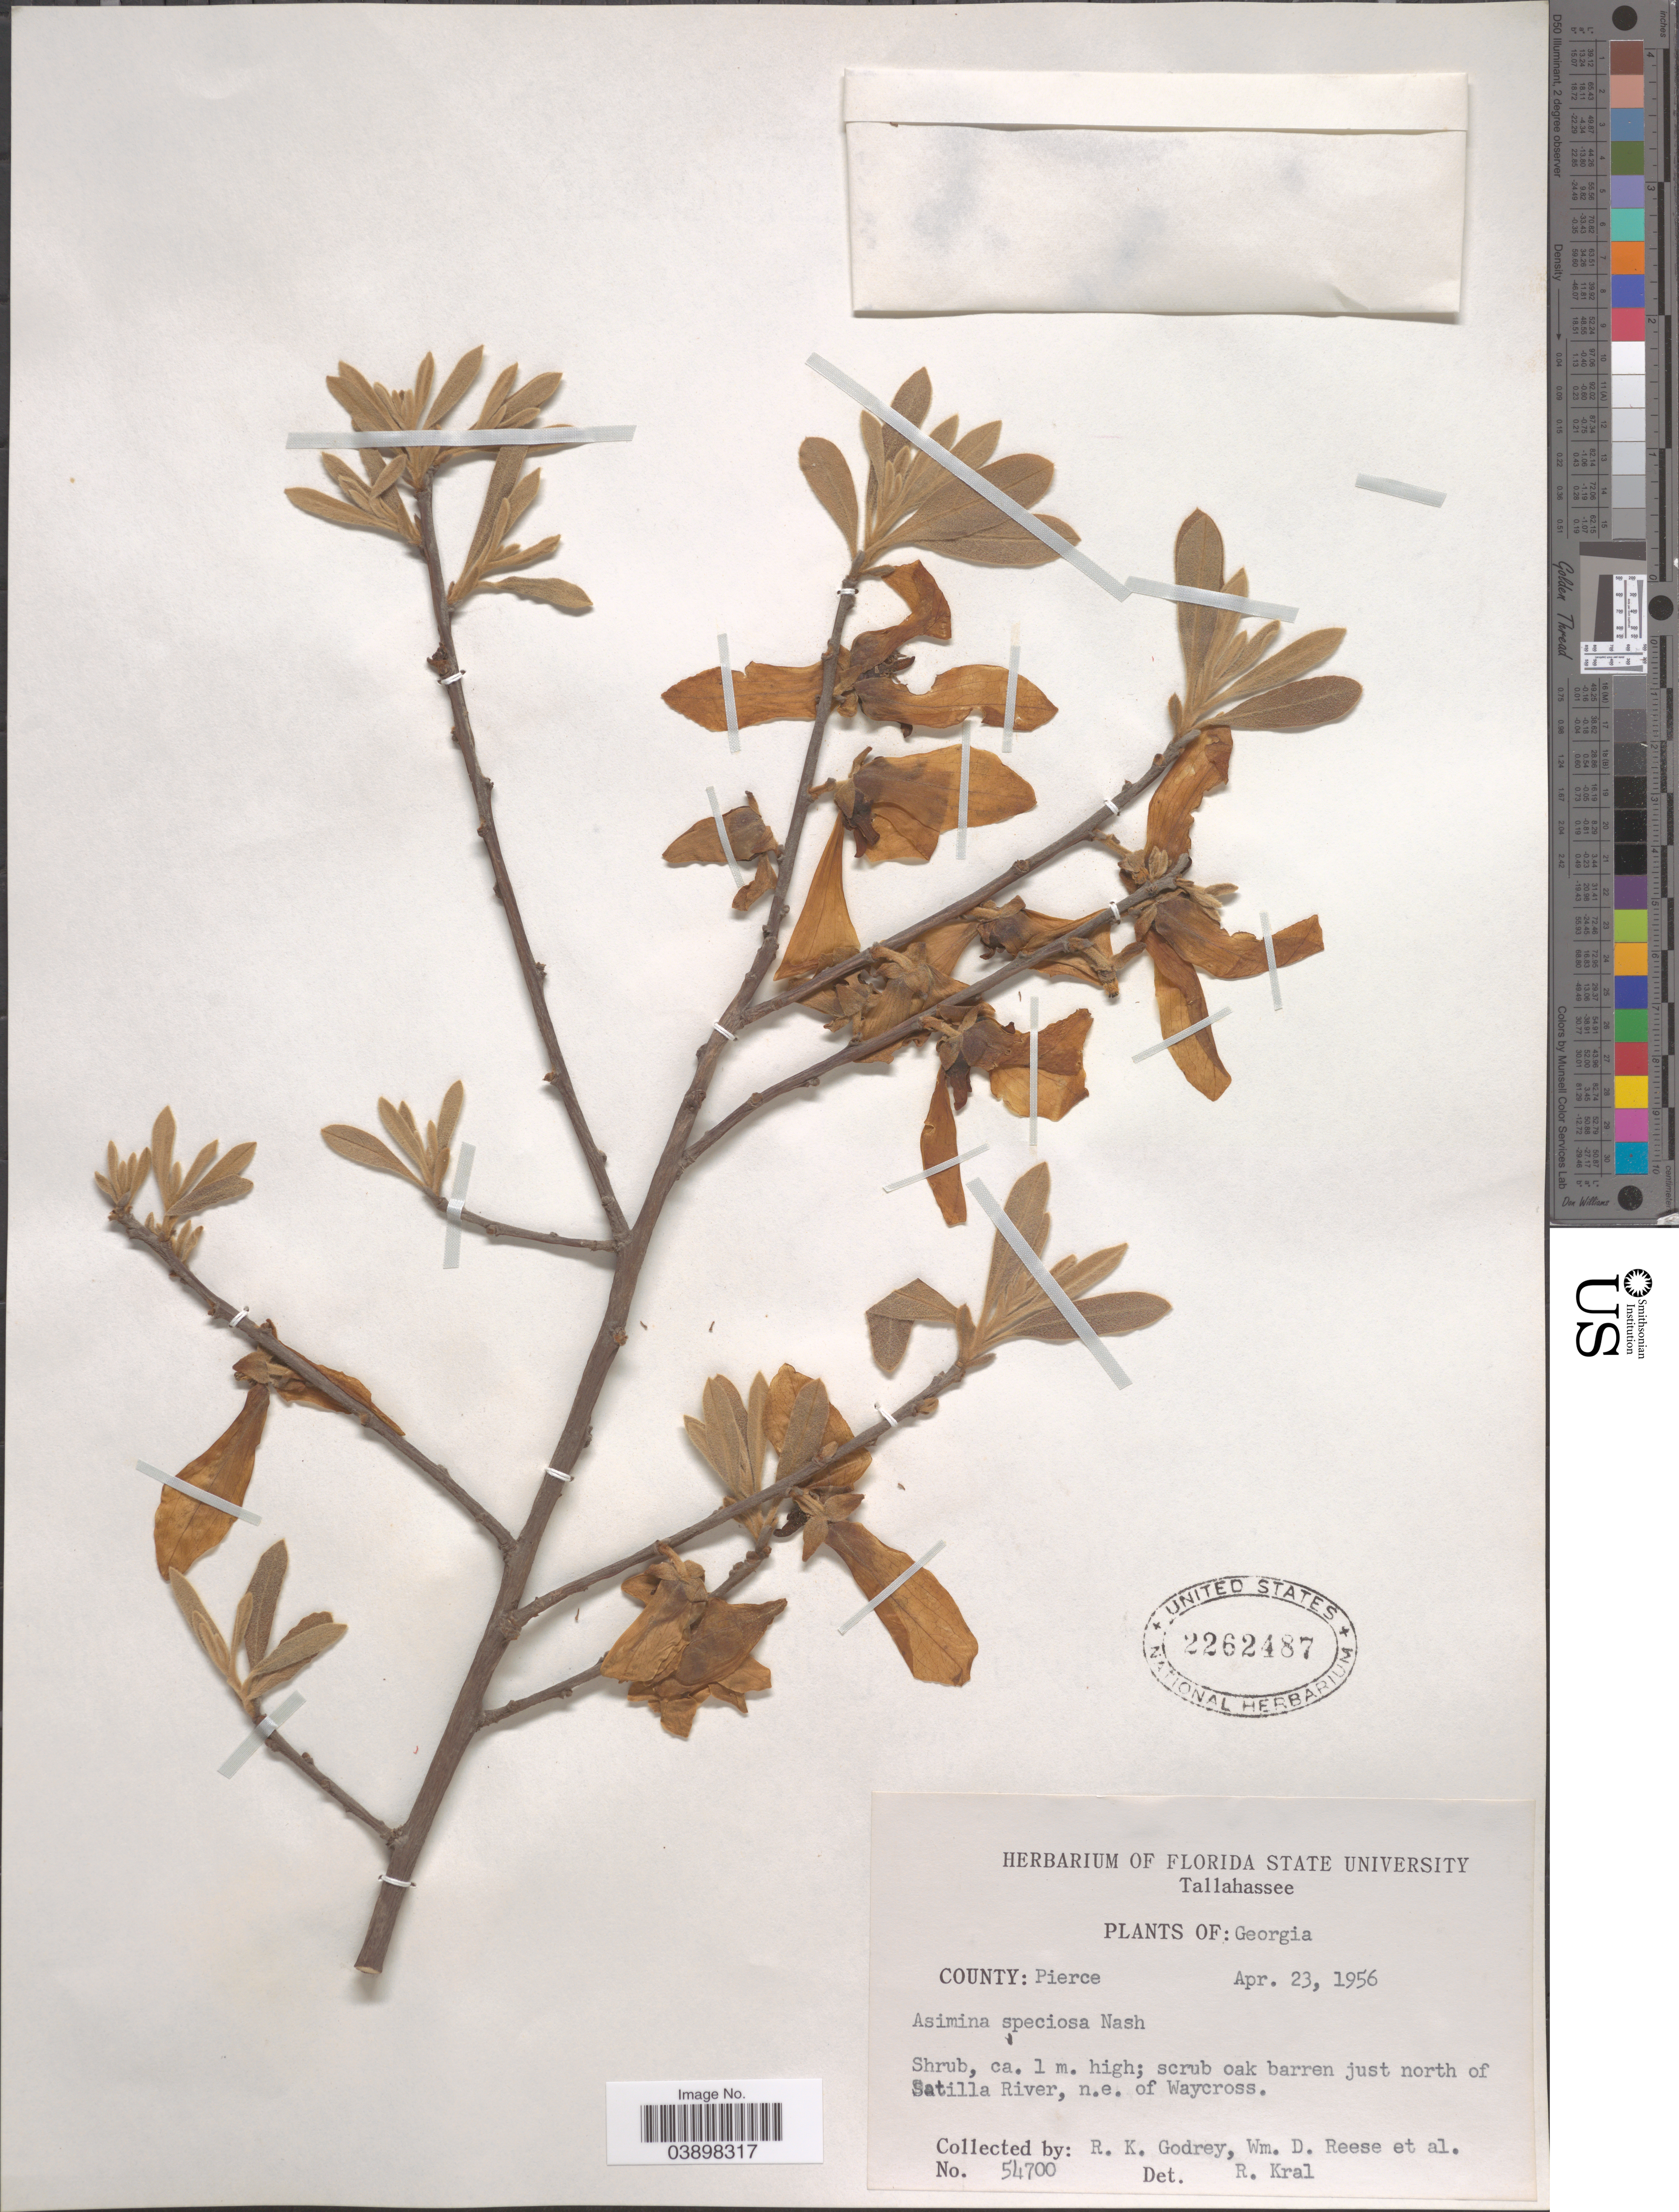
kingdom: Plantae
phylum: Tracheophyta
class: Magnoliopsida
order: Magnoliales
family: Annonaceae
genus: Asimina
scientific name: Asimina speciosa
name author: Nash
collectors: R. K. Godfrey, W. Reese & et al.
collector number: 54700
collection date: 1956-04-23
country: United States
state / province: Georgia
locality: County: Pierce. Just north of Satilla River, n.e. of Waycross.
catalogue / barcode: US 2262487